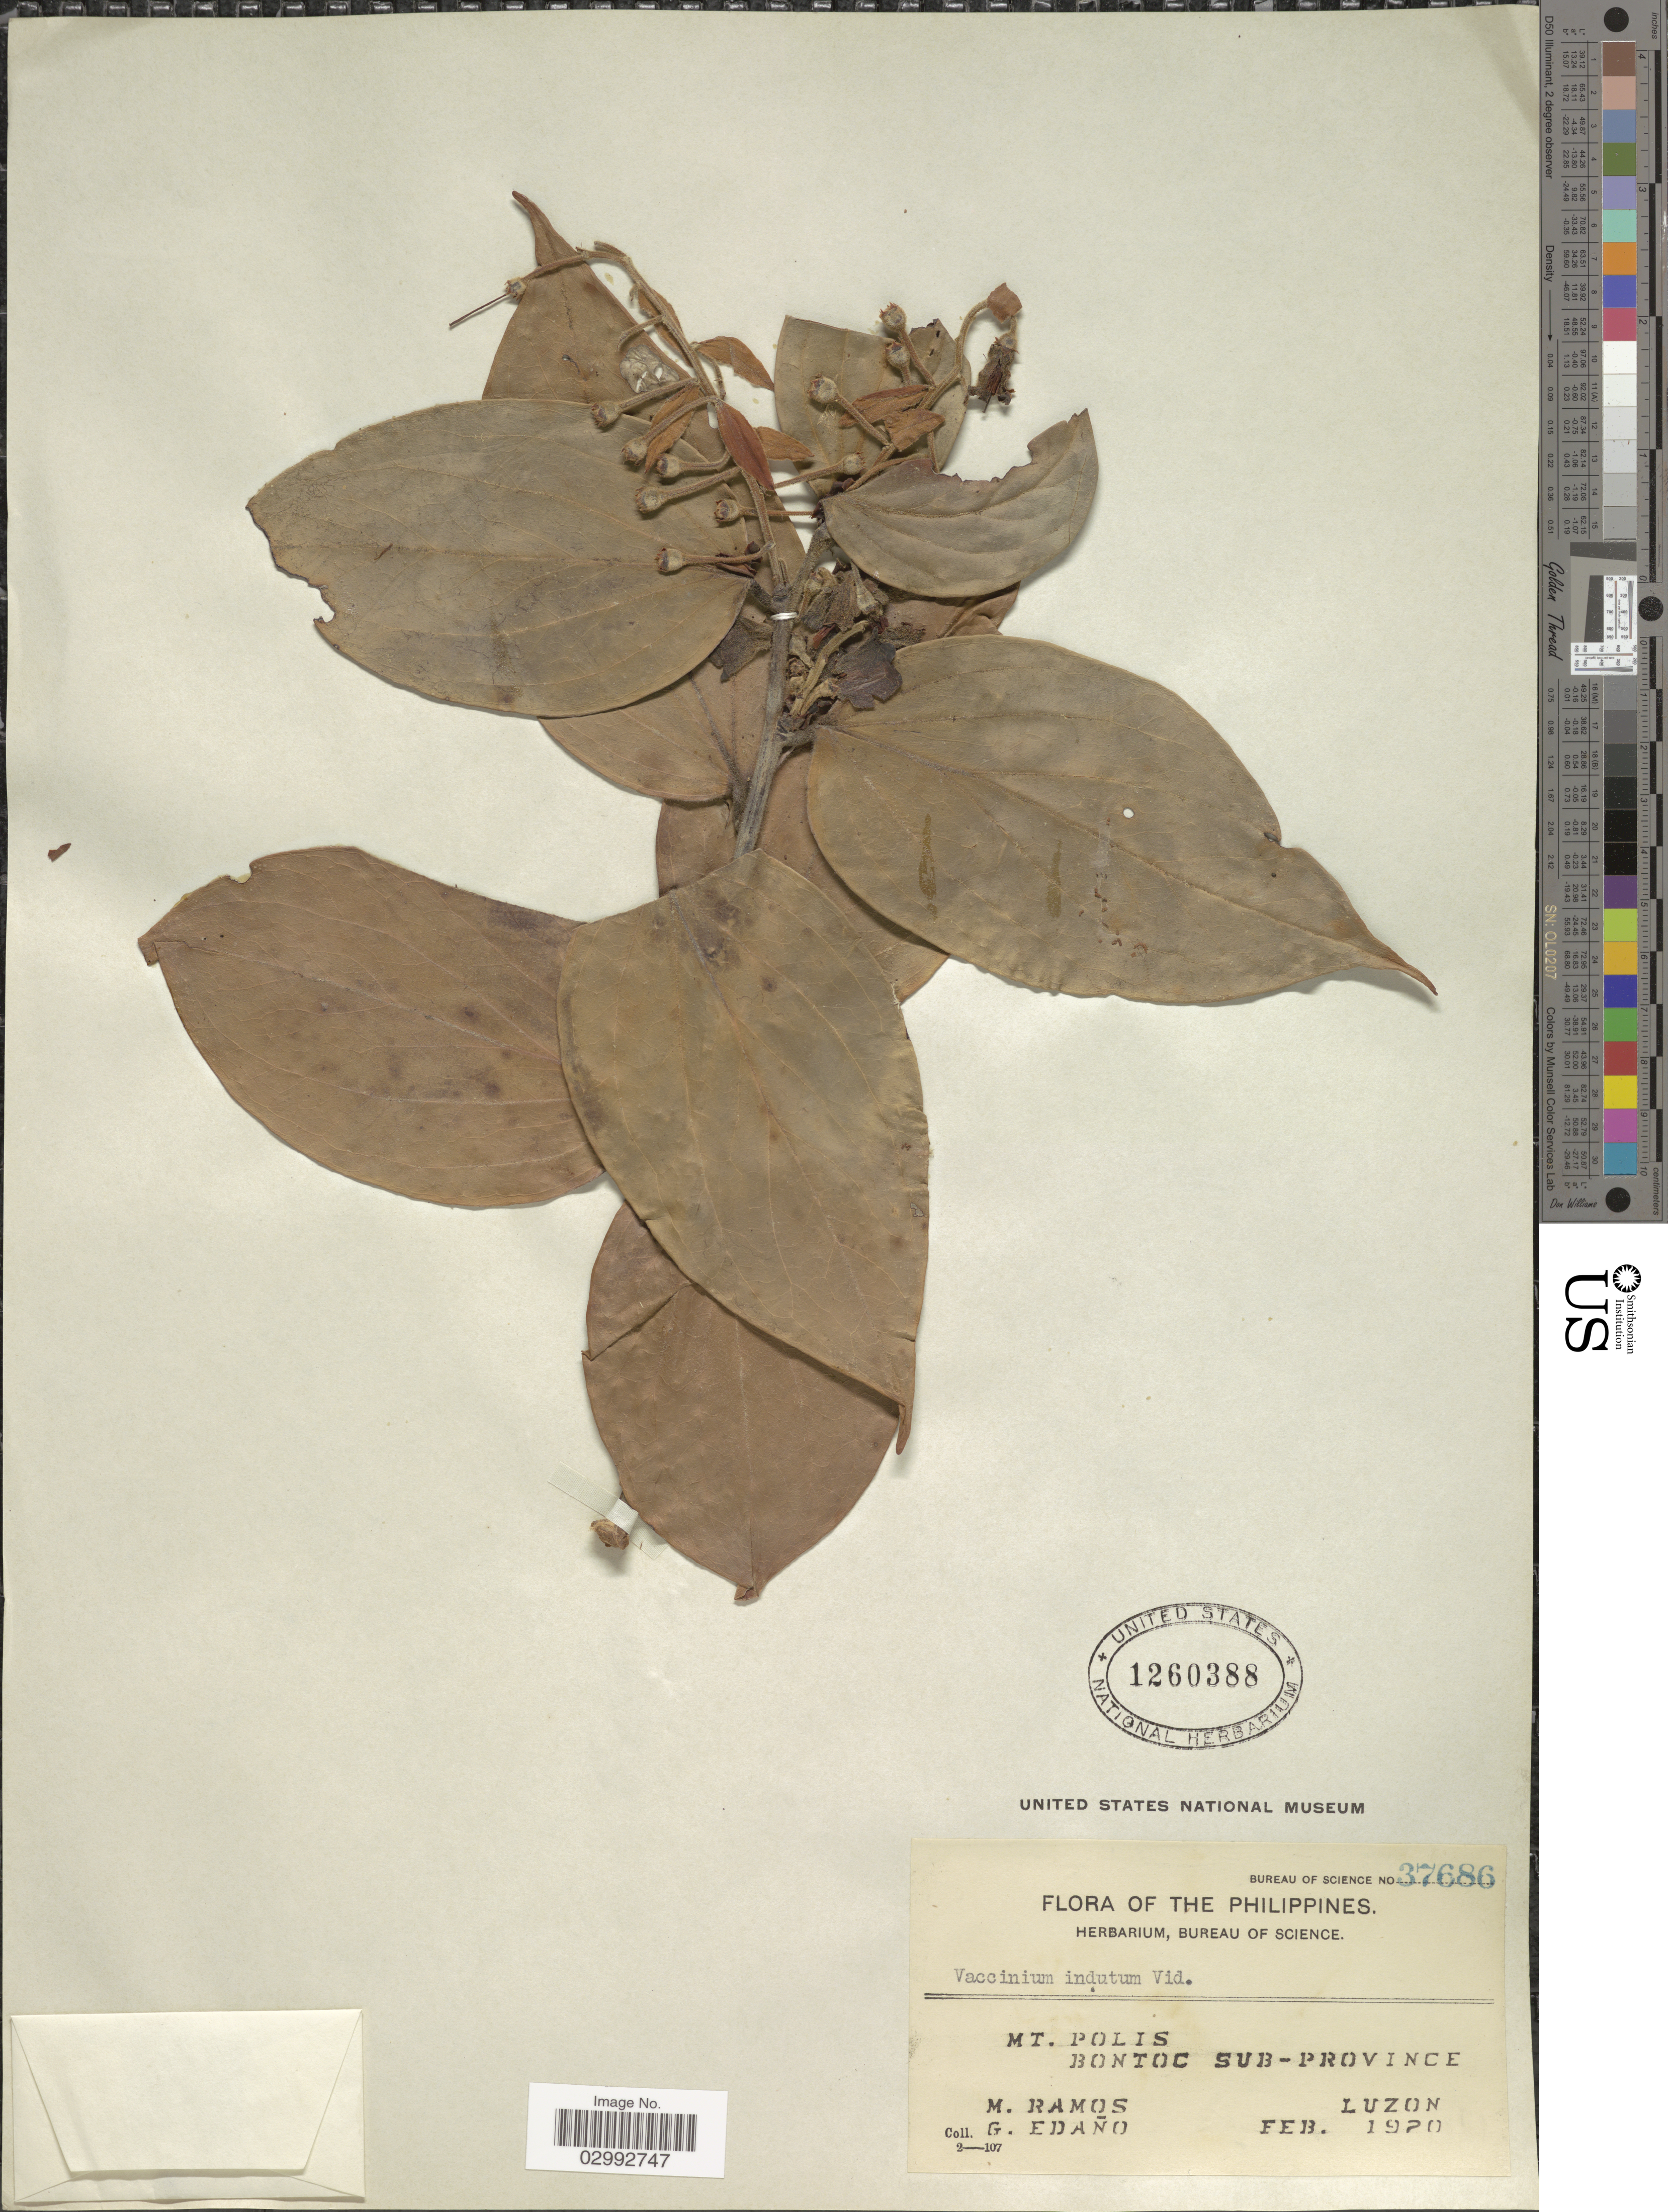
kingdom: Plantae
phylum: Tracheophyta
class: Magnoliopsida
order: Ericales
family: Ericaceae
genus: Vaccinium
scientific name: Vaccinium indutum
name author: S. Vidal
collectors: M. Ramos & G. Edaño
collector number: Bureau of Science 37686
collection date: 1920-02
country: Philippines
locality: Mt. Polis, Bontoc Sub-Province, Luzon.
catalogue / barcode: US 1260388